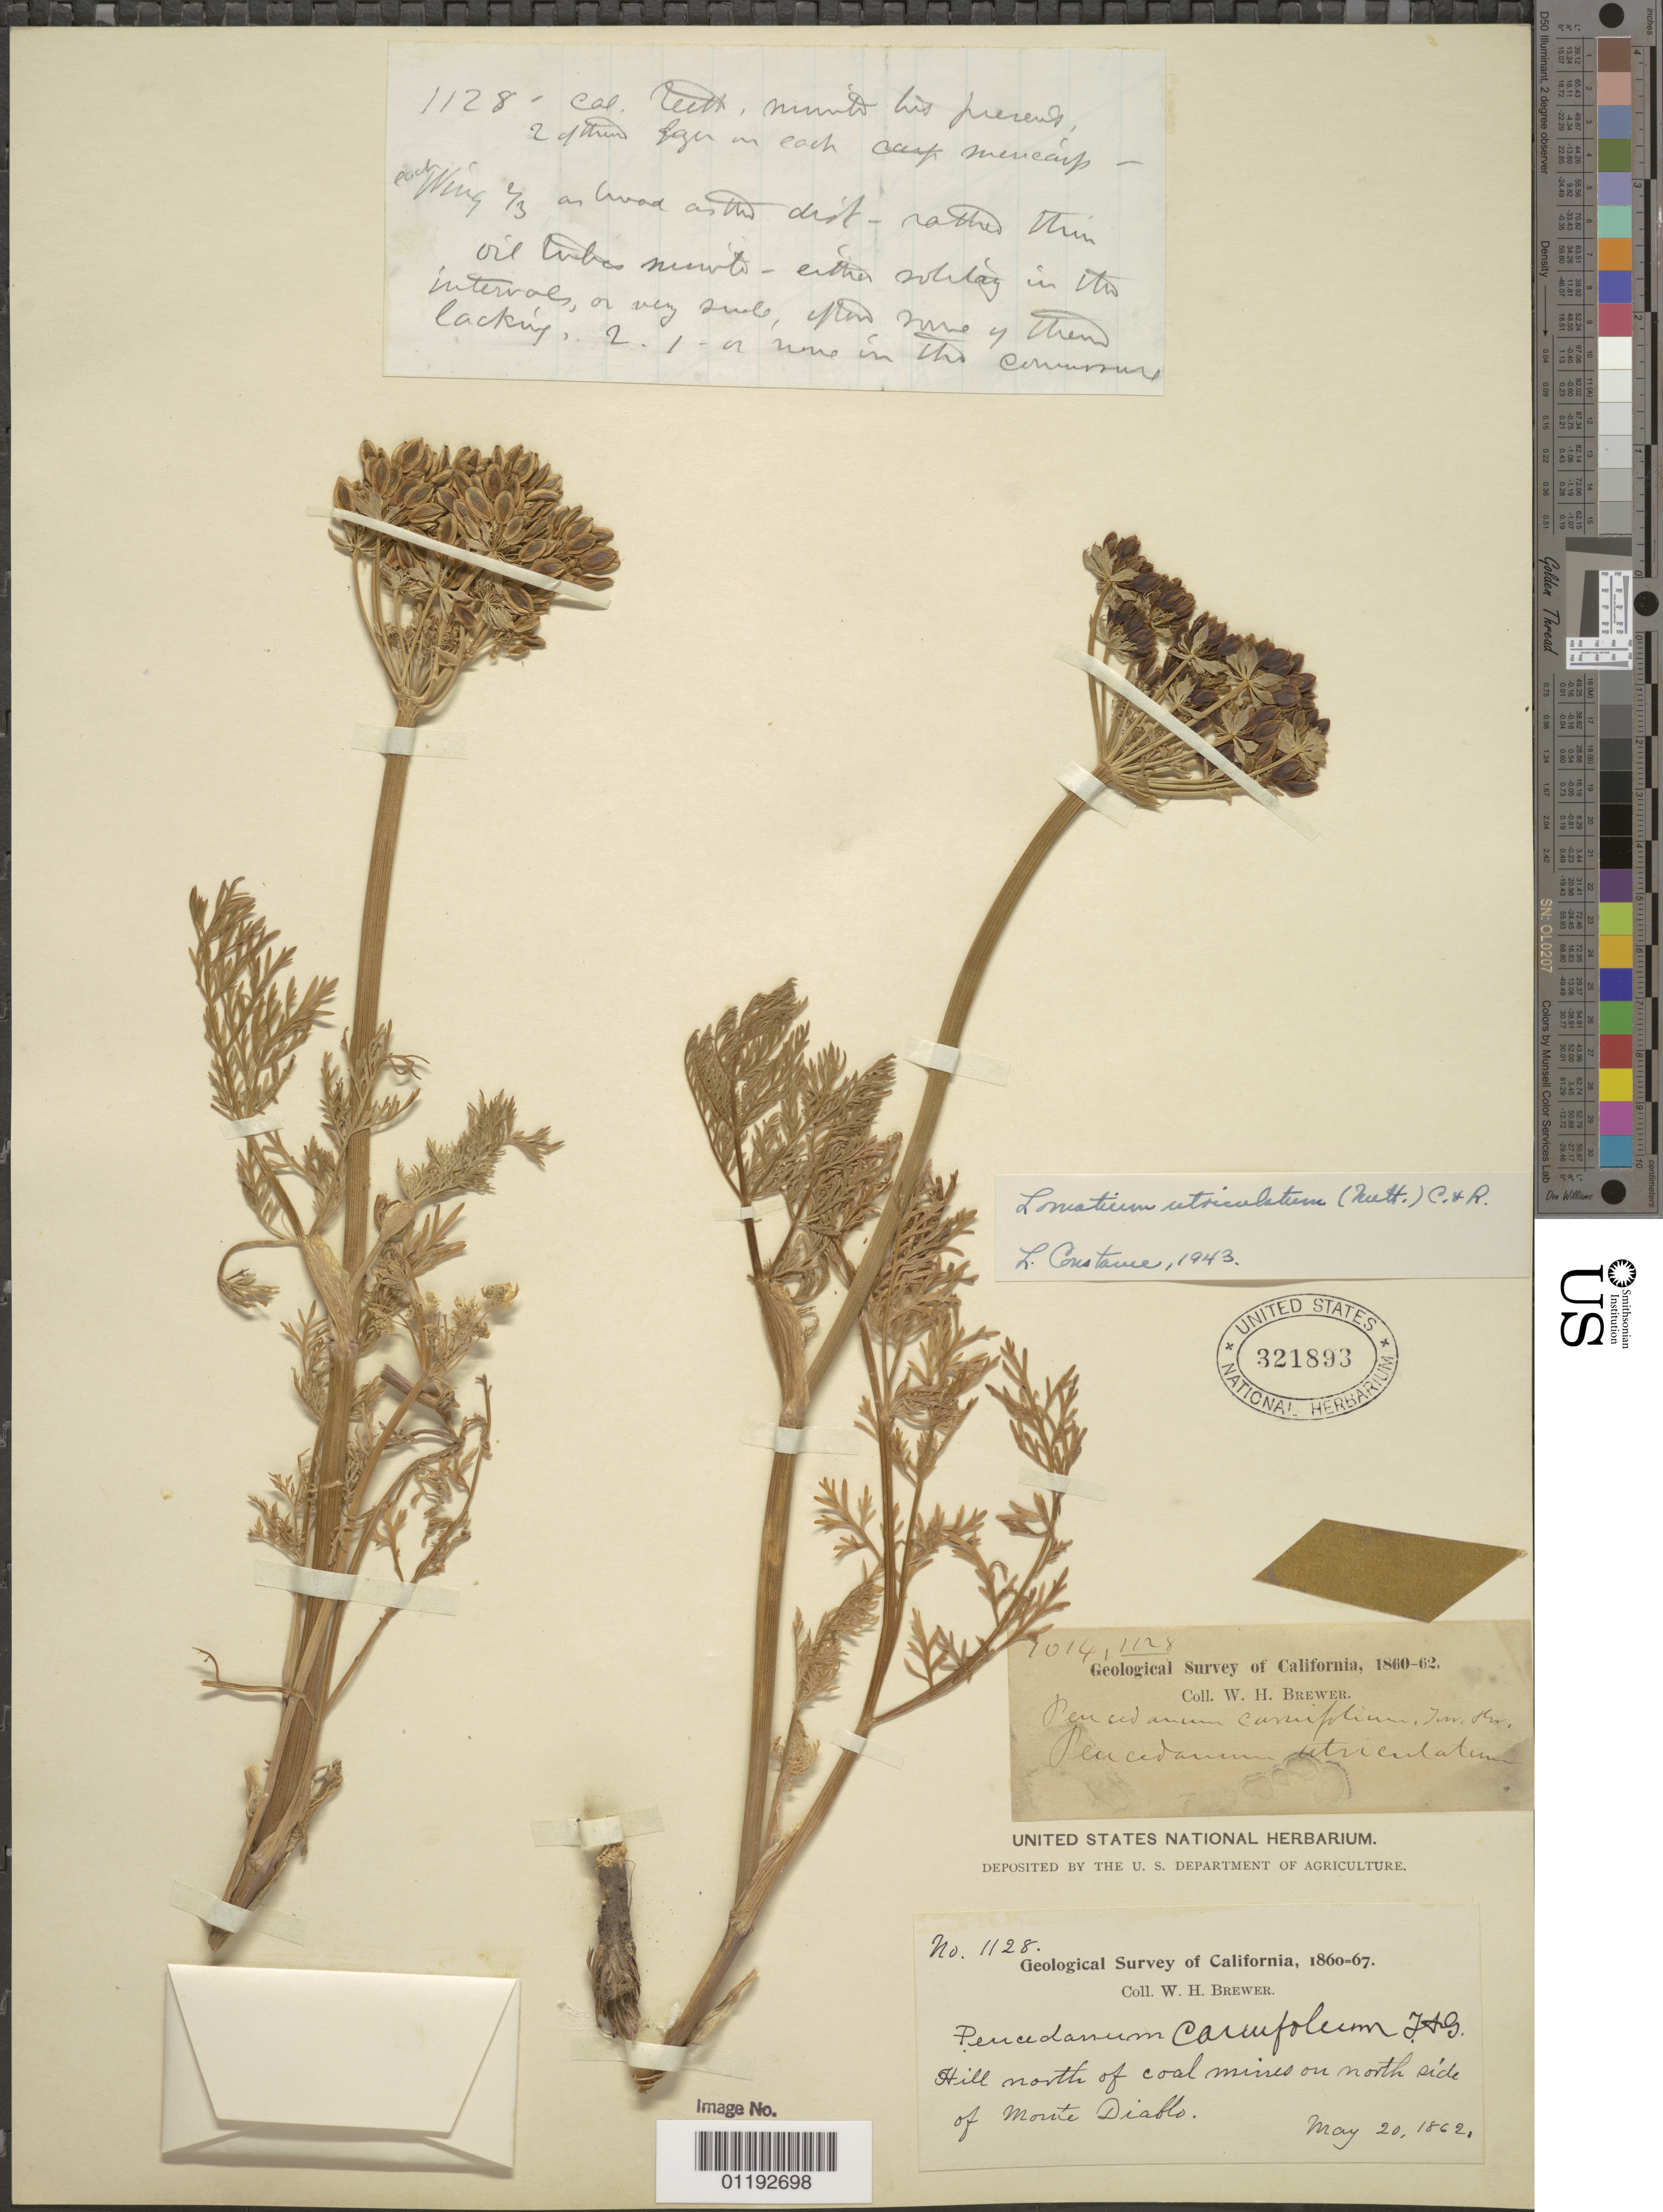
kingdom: Plantae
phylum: Tracheophyta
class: Magnoliopsida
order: Apiales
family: Apiaceae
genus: Lomatium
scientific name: Lomatium utriculatum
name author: (Nutt. ex Torr. & A. Gray) J.M. Coult. & Rose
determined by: Constance, L., (UC), University of California Berkeley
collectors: W. H. Brewer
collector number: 1128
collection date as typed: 20 May 1862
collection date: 1862-05-20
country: United States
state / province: California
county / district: Contra Costa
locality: Hill north of coal mines, on north side of Monte Diablo.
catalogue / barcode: US 321893